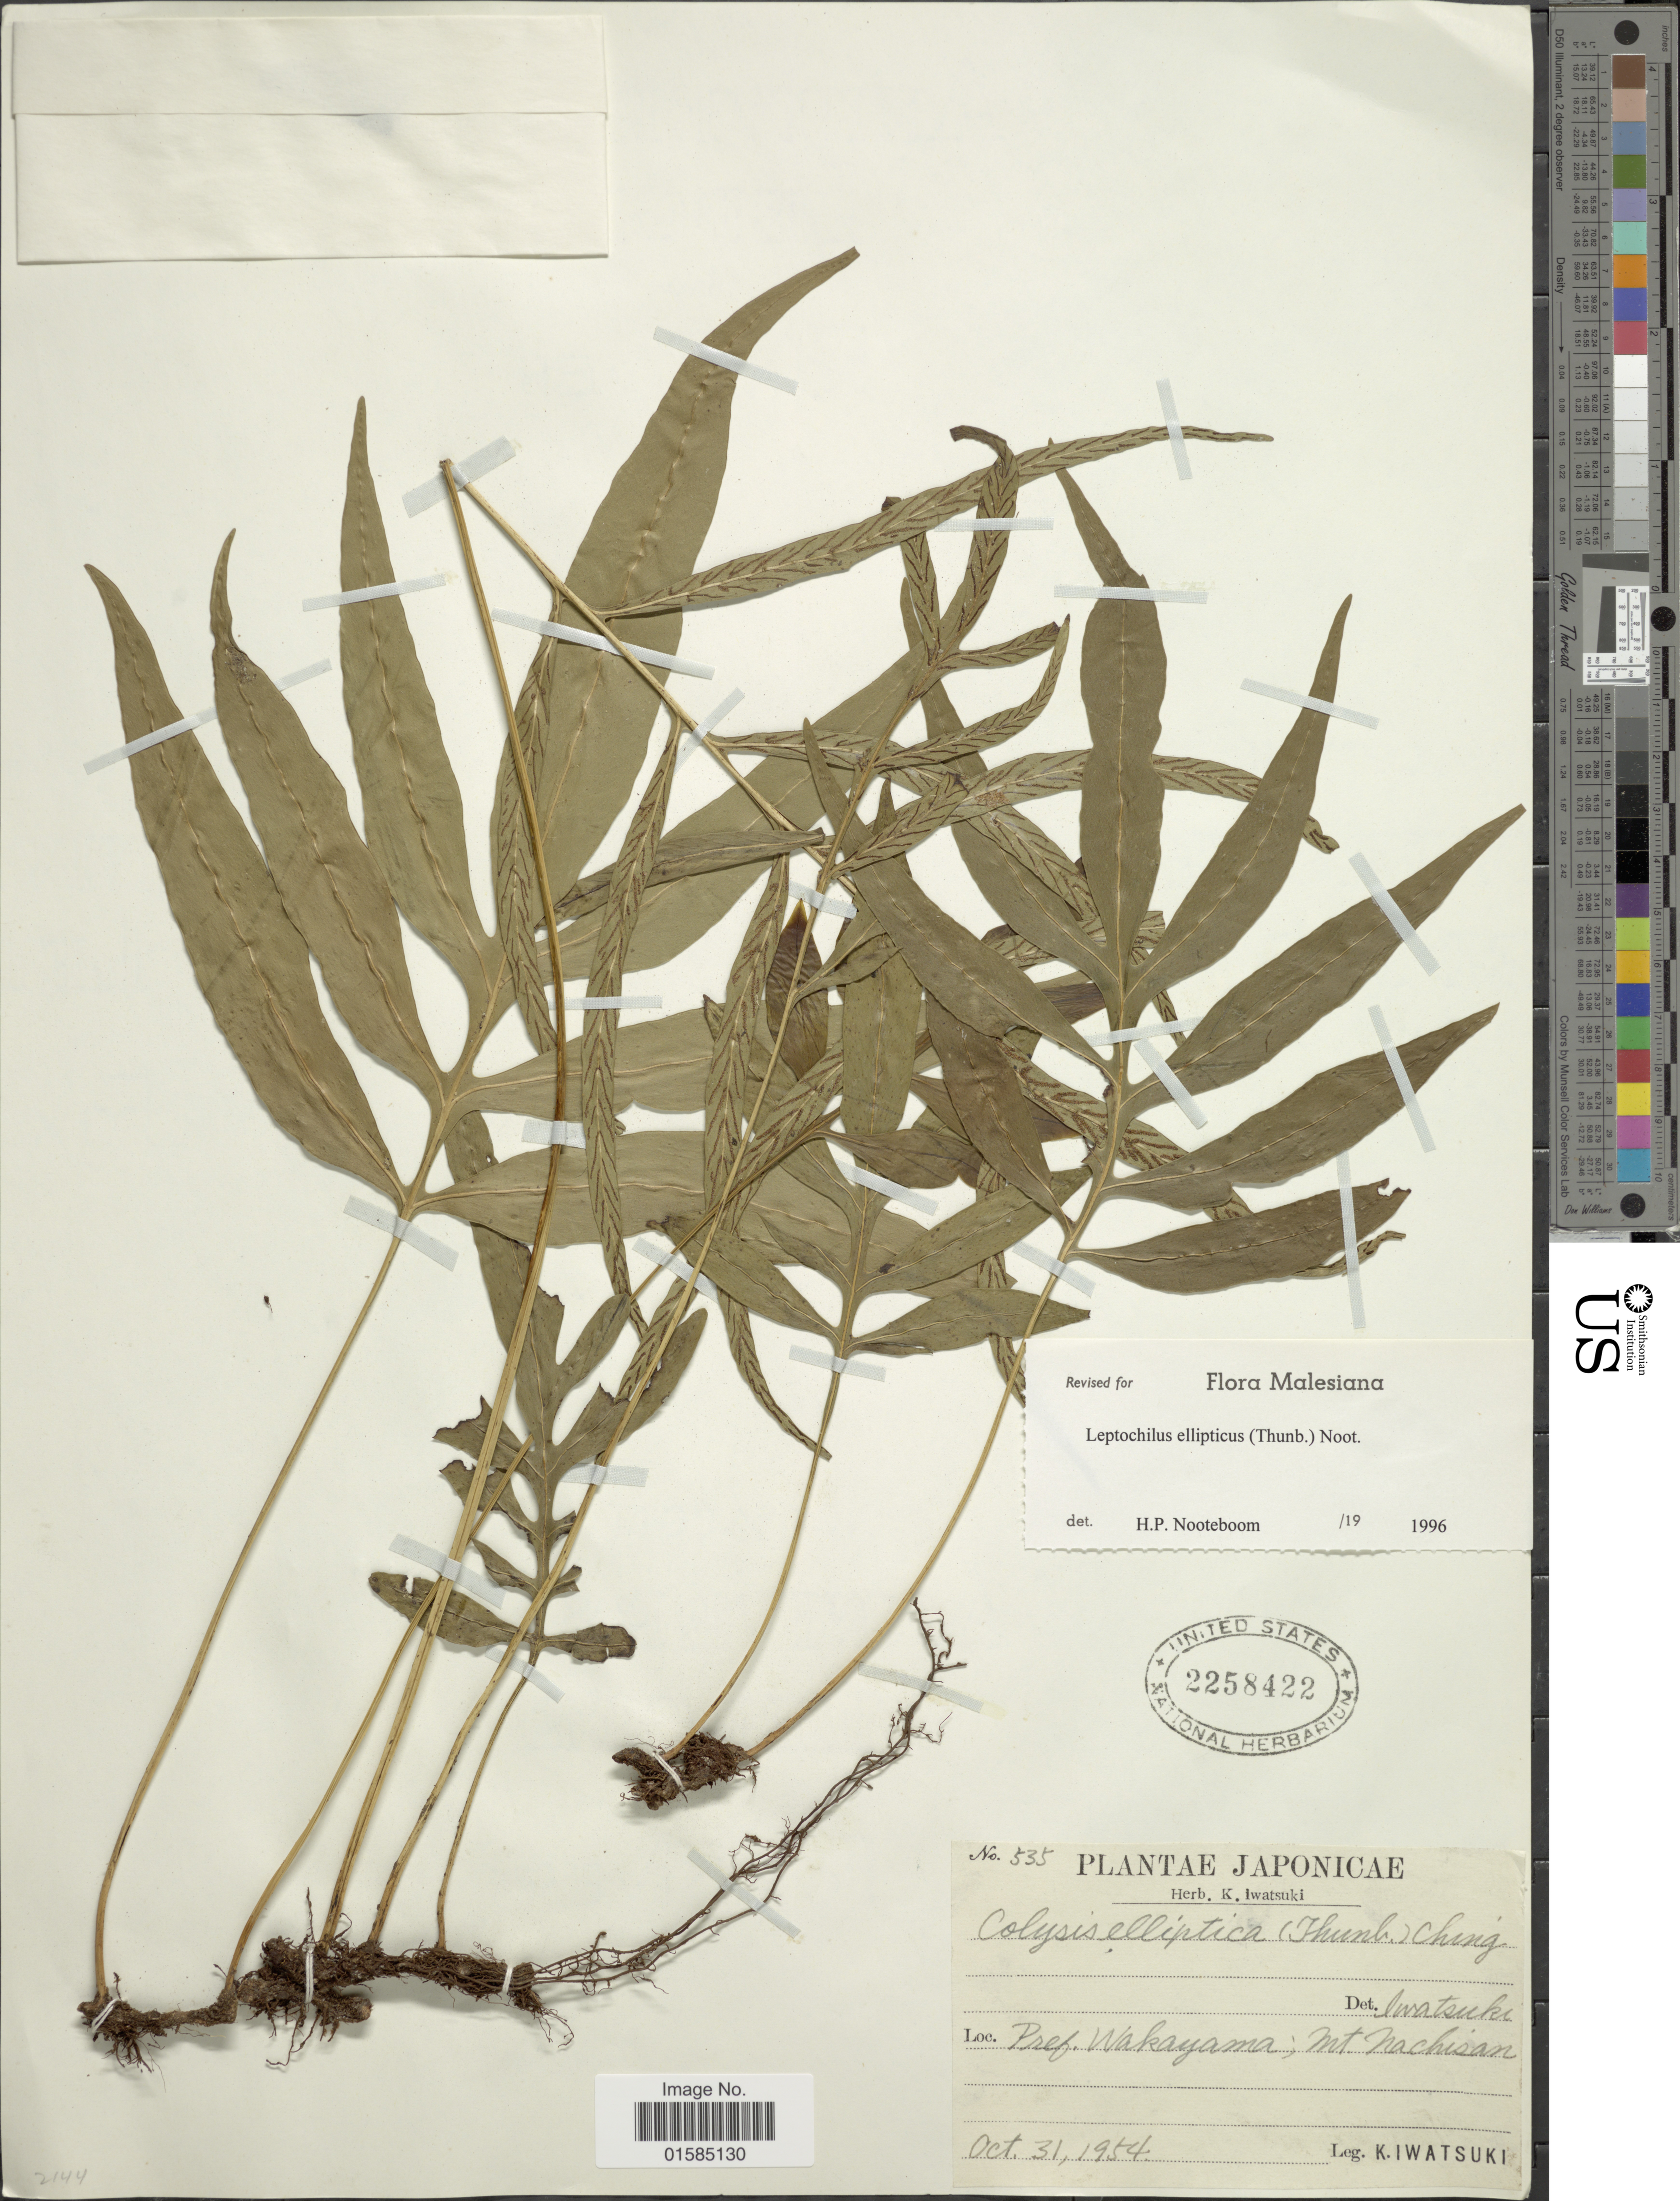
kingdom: Plantae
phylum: Tracheophyta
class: Polypodiopsida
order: Polypodiales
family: Polypodiaceae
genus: Leptochilus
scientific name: Leptochilus ellipticus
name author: (Thunb.) Noot.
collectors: K. Iwatsuki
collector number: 535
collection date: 1954-10-31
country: Japan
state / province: Wakayama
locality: Japonicae, Pref. Wakayama; Mt. Nachisan.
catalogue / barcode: US 2258422